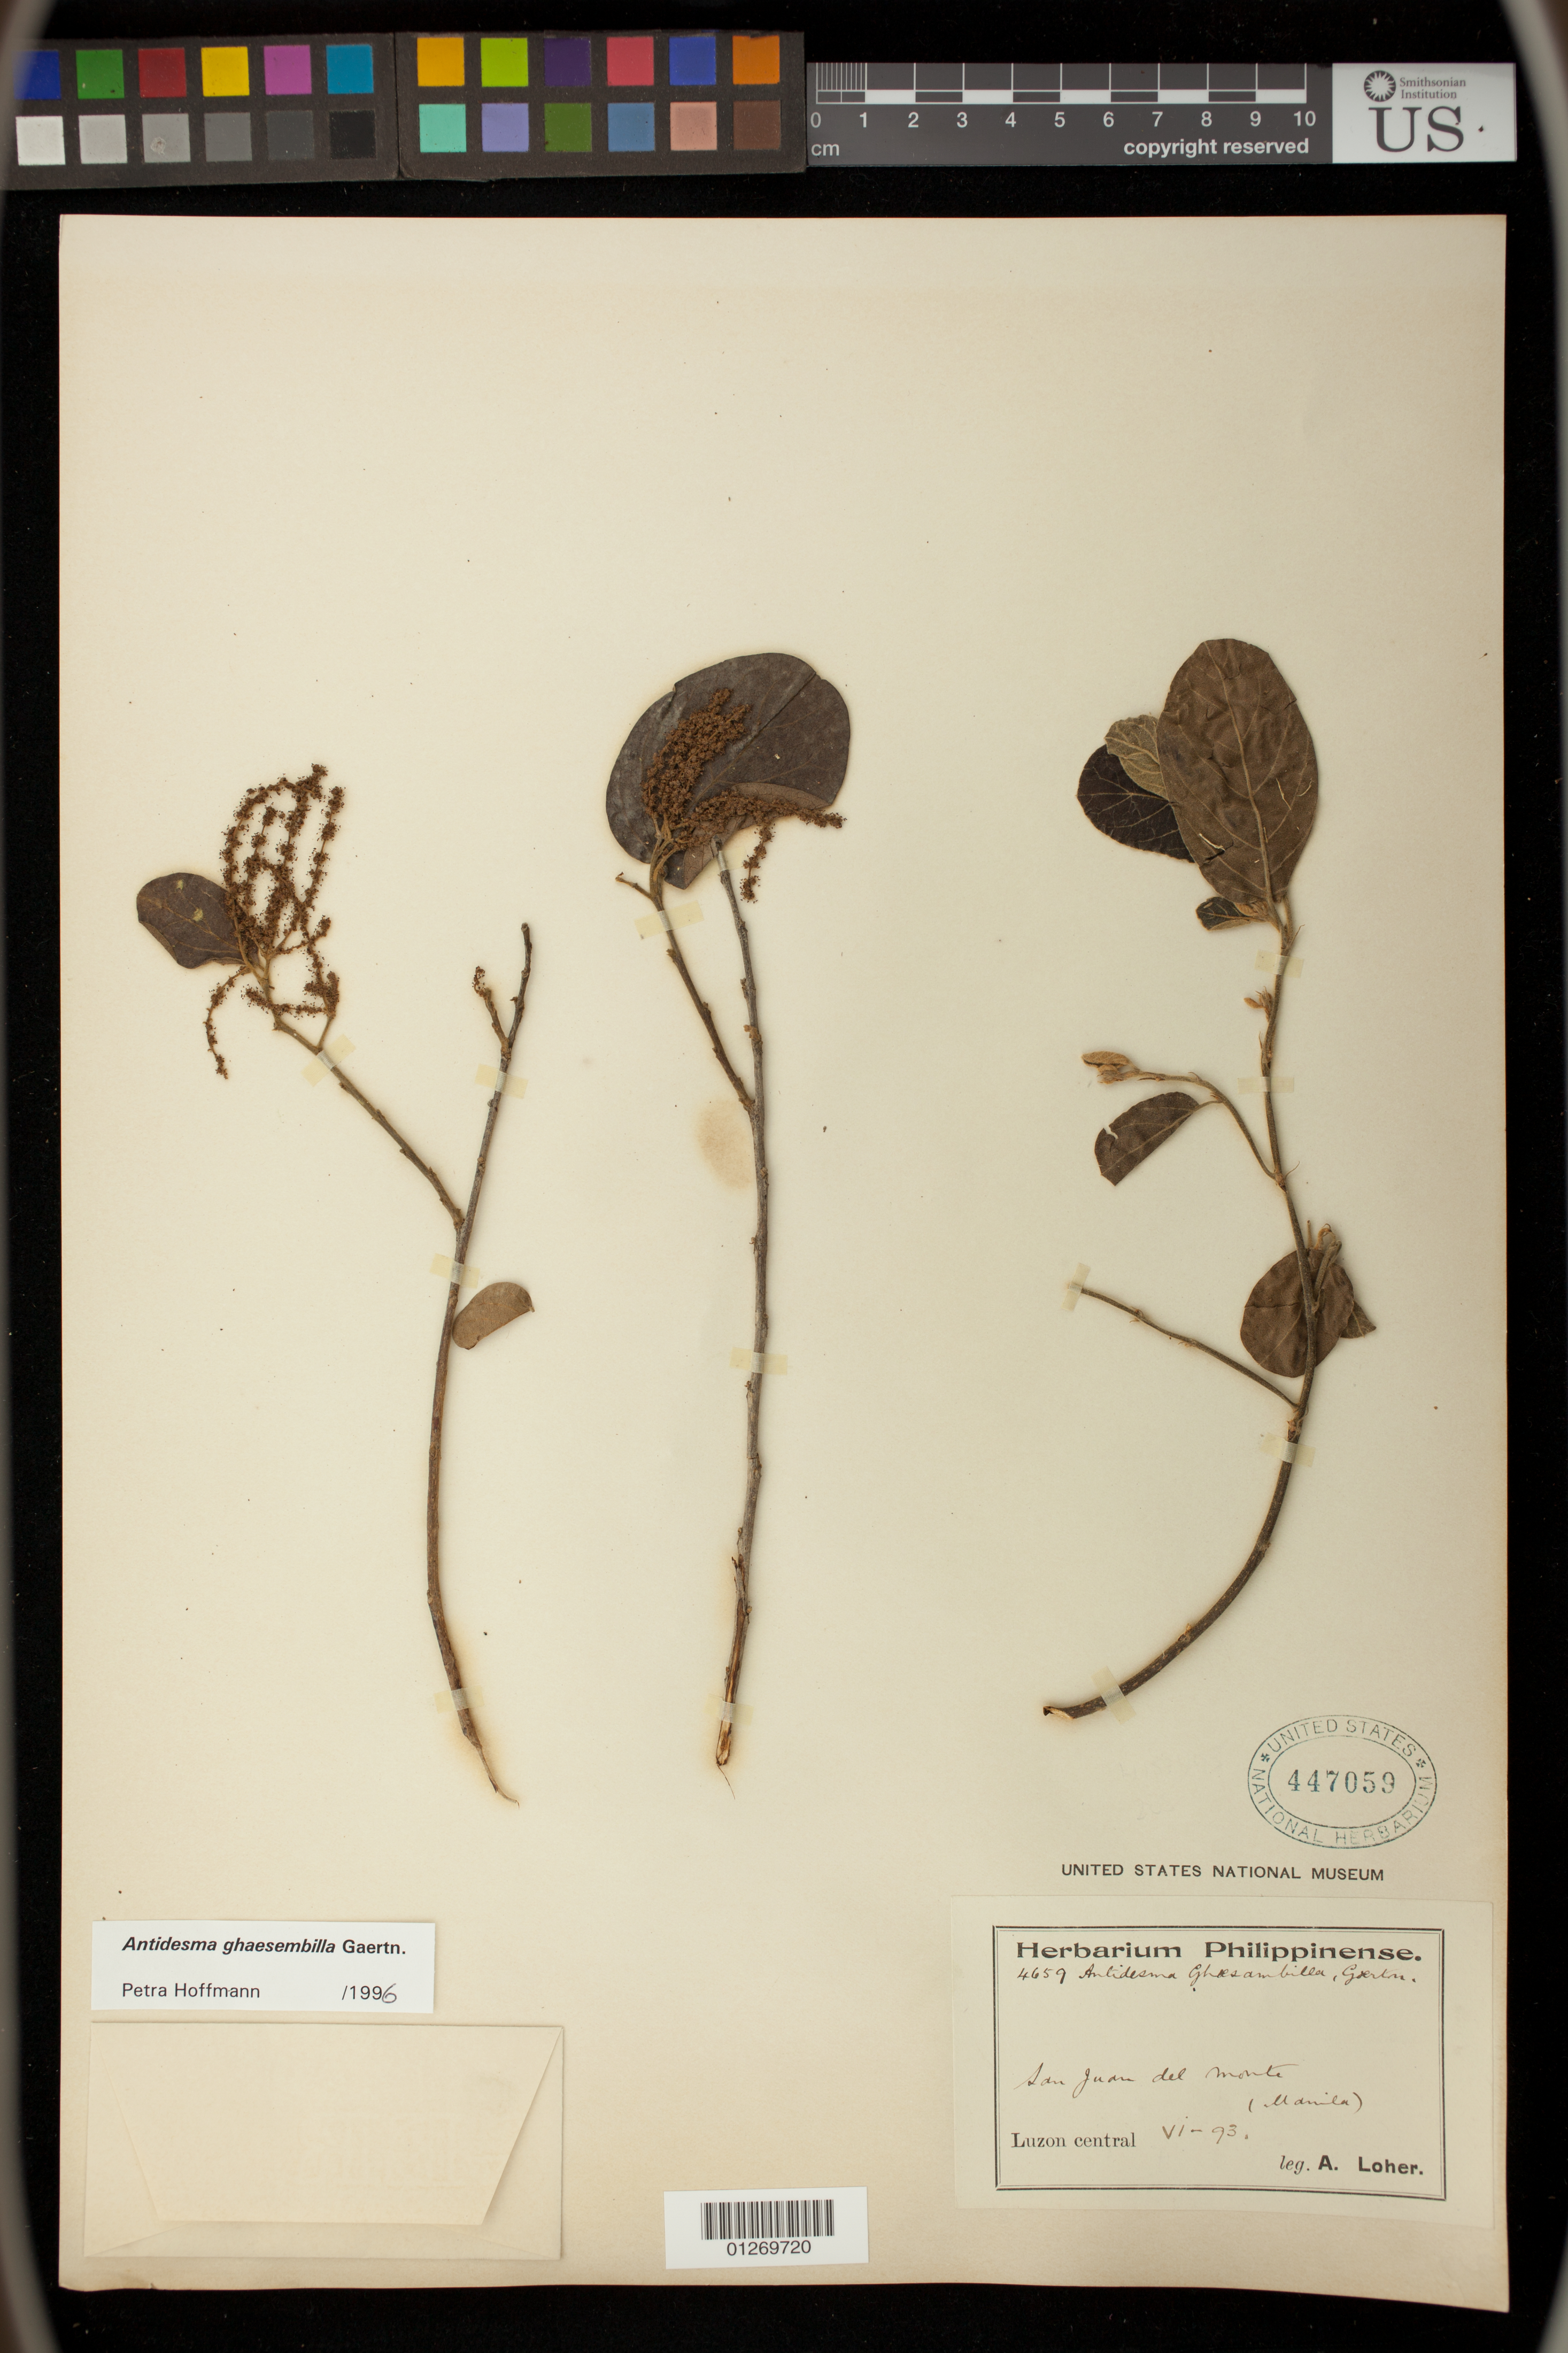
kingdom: Plantae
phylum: Tracheophyta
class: Magnoliopsida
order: Malpighiales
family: Phyllanthaceae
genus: Antidesma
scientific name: Antidesma ghaesembilla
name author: Gaertn.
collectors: A. Loher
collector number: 4659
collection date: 1893-06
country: Philippines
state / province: National Capital Region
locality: San Juan del Monte (Manila)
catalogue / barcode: US 447059